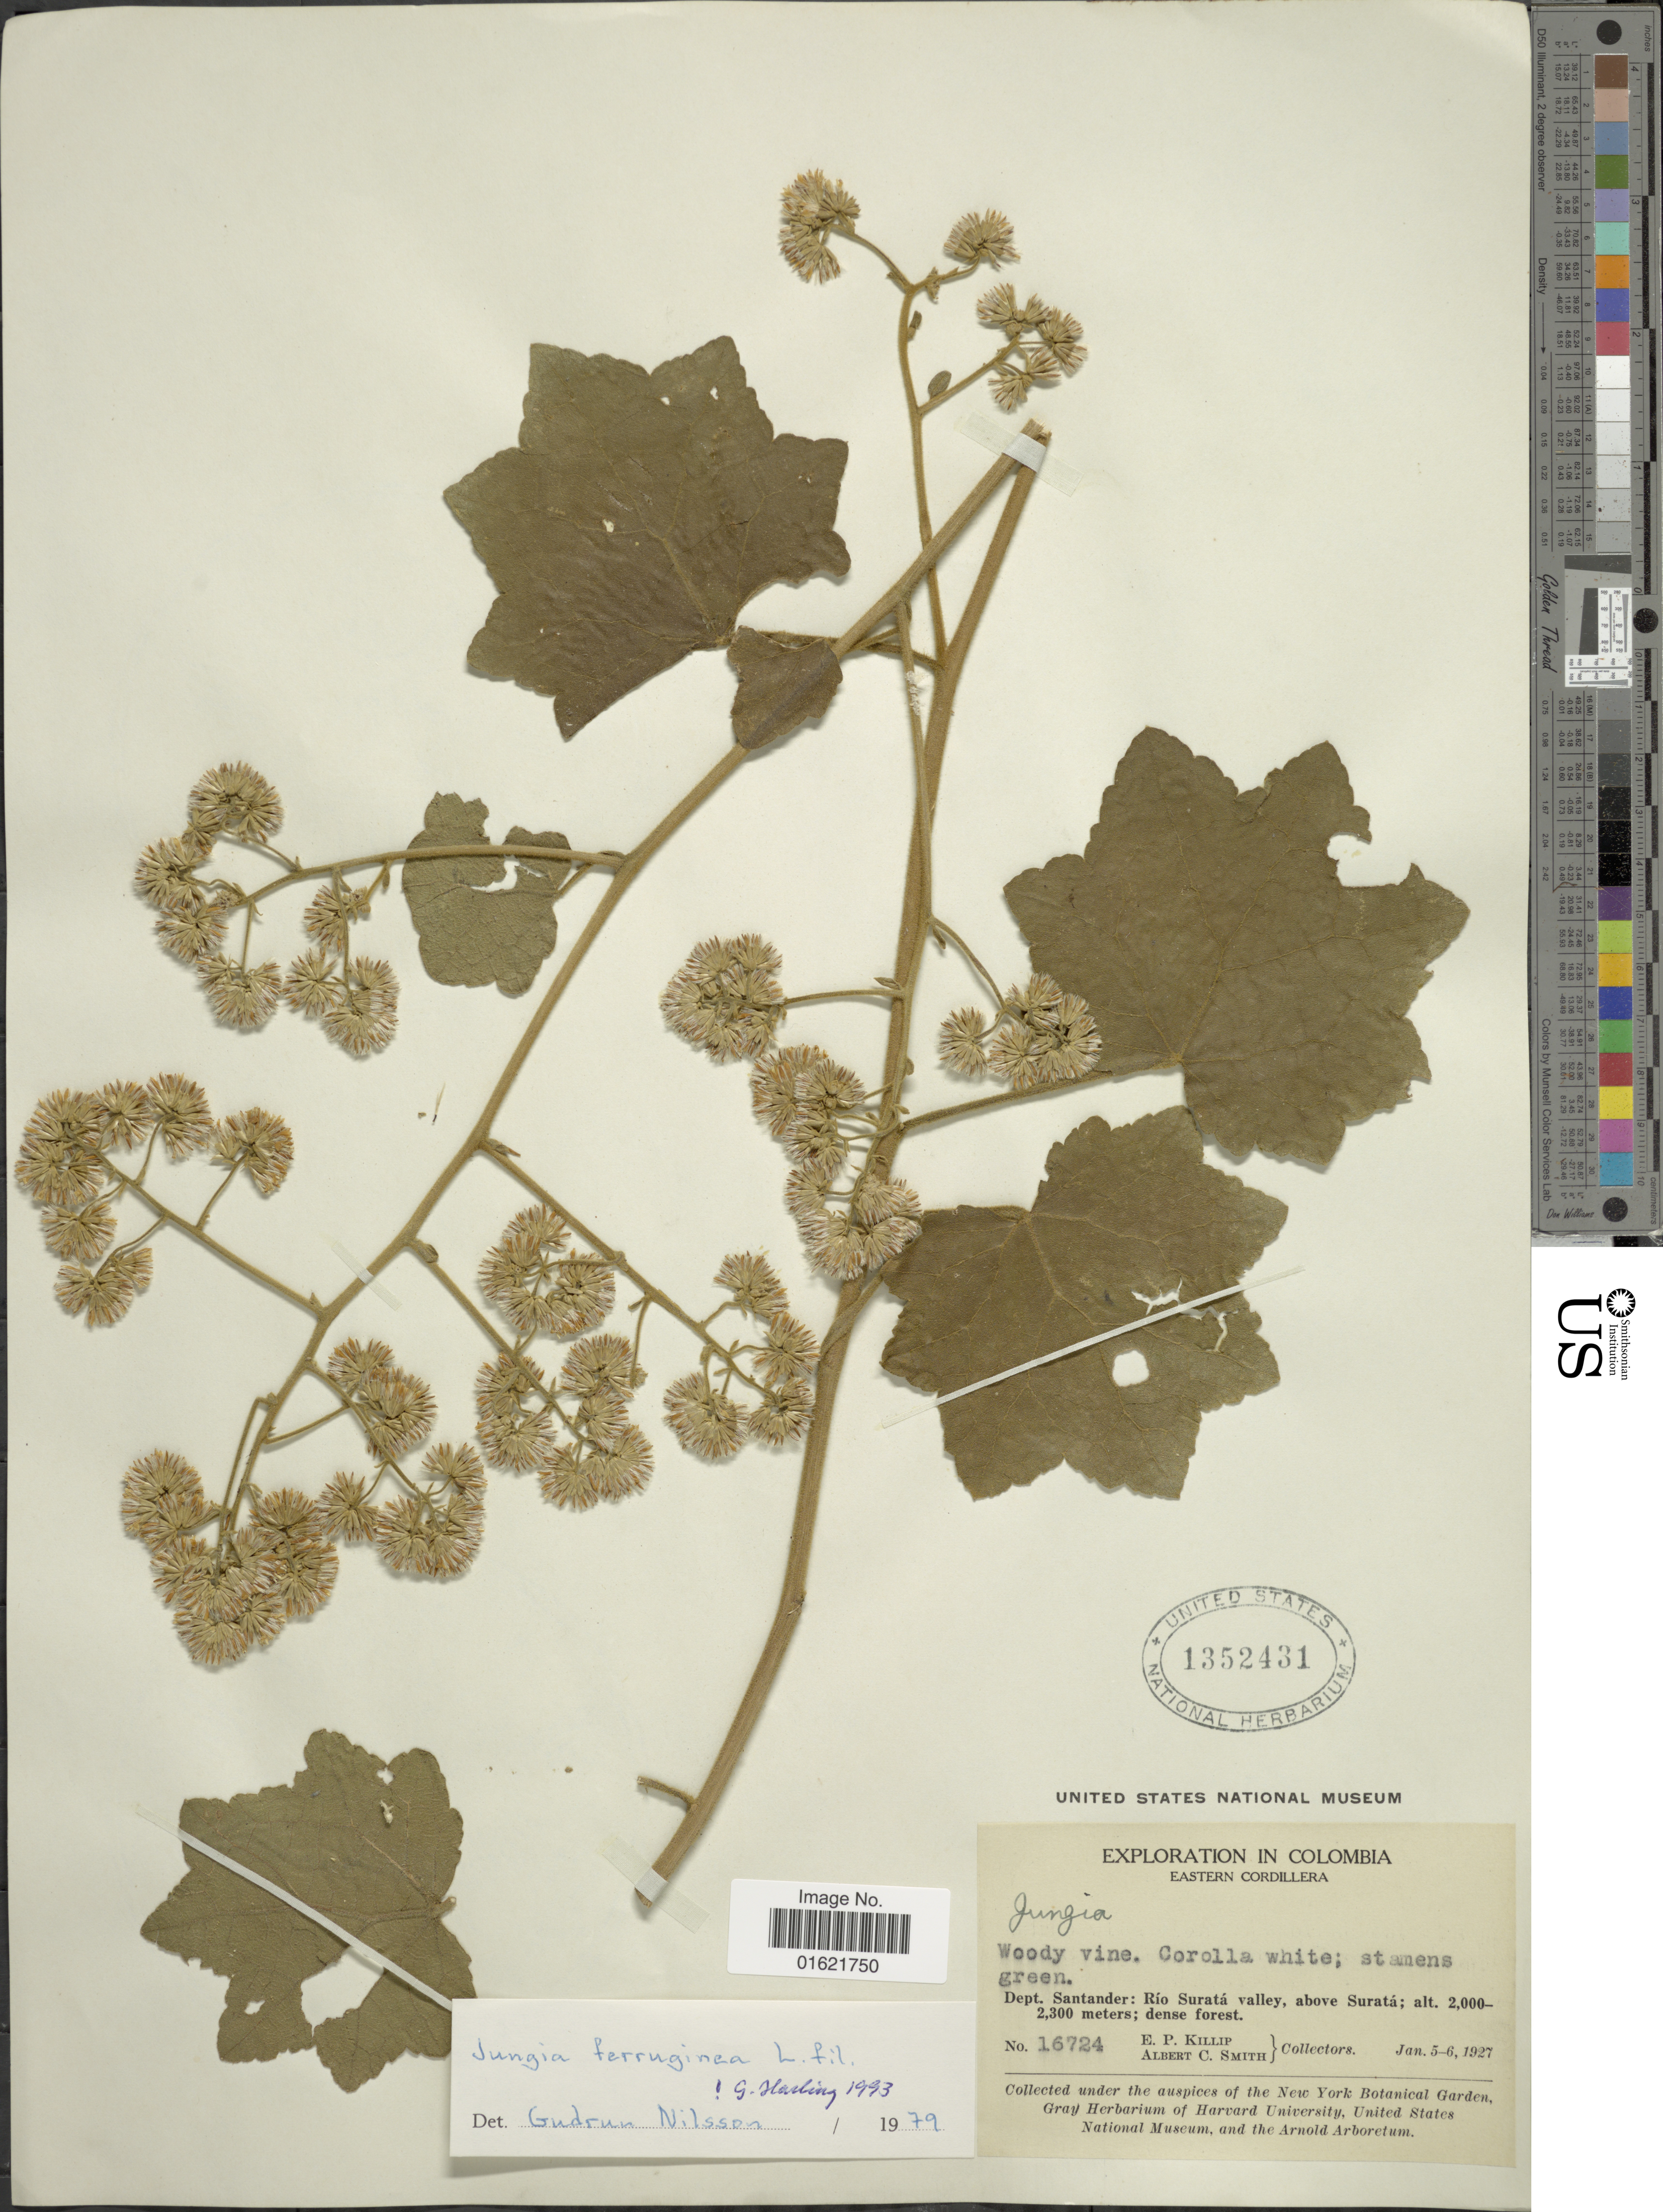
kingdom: Plantae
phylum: Tracheophyta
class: Magnoliopsida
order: Asterales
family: Asteraceae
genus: Jungia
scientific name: Jungia ferruginea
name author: L. f.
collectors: E. P. Killip & A. C. Smith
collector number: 16724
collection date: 1927-01-05/1927-01-06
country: Colombia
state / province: Santander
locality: Rio Surata valley, above Surata. Eastern Cordillera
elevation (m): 2000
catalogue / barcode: US 1352431